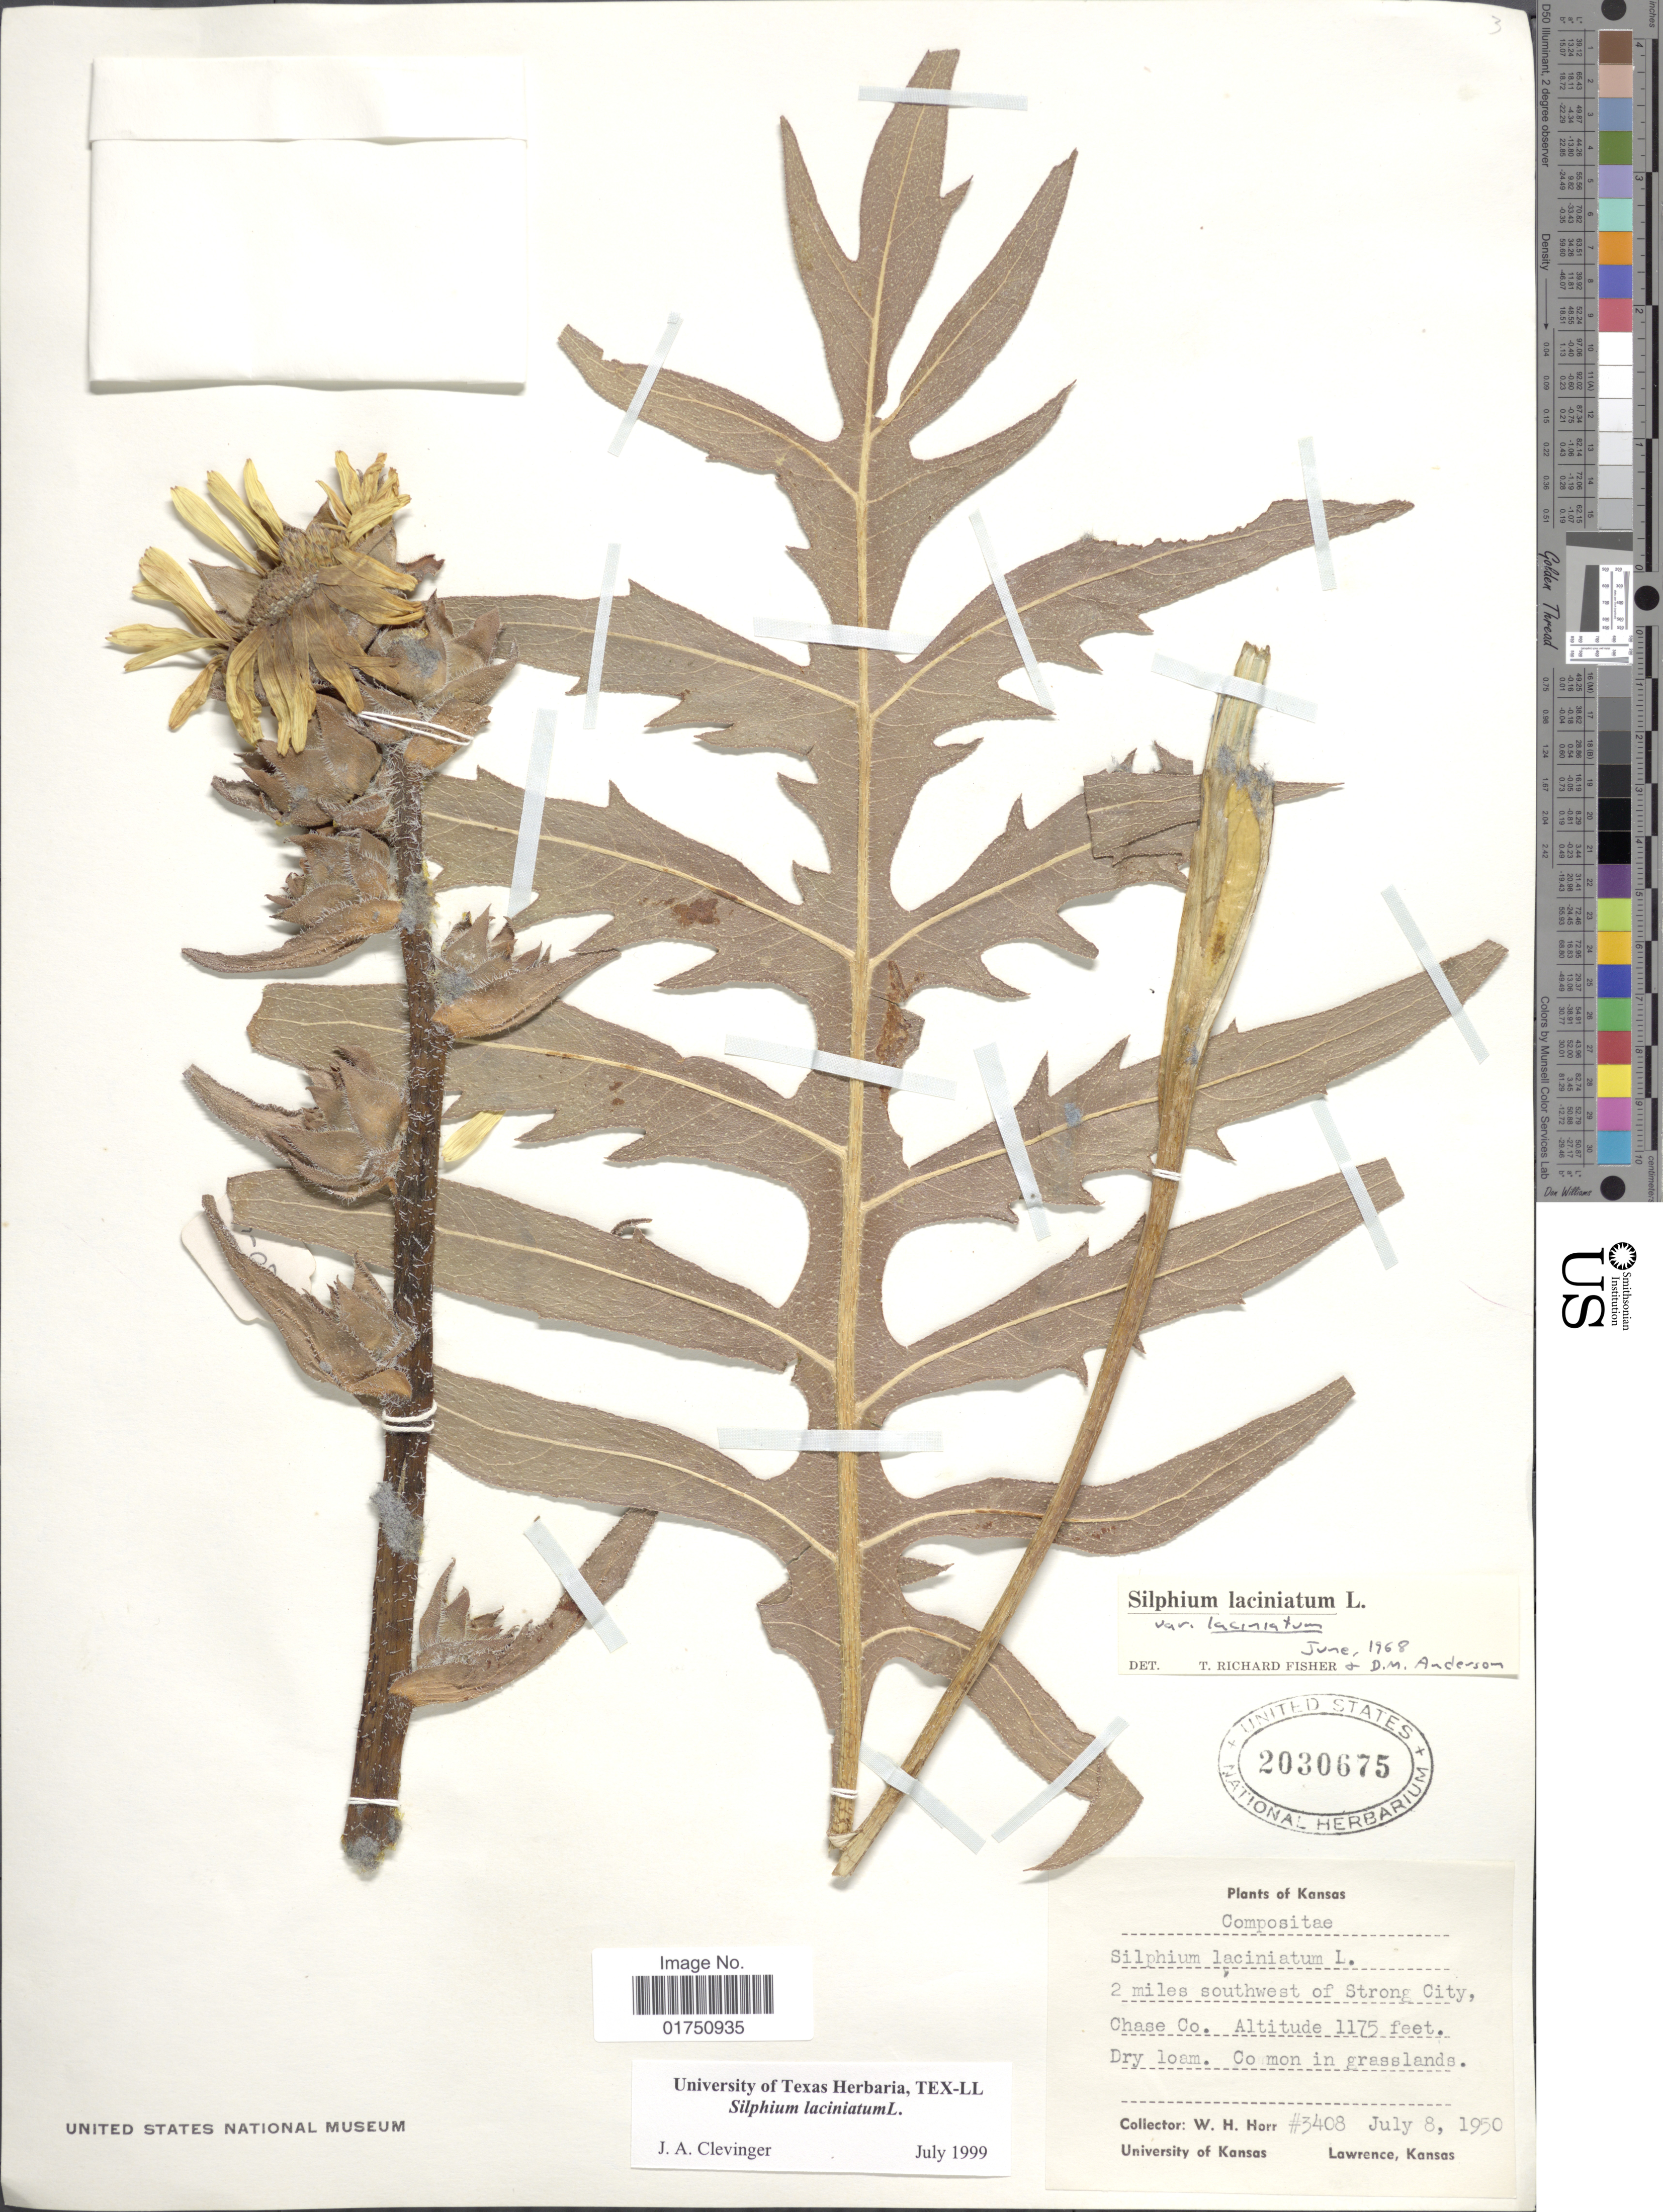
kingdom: Plantae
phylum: Tracheophyta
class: Magnoliopsida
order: Asterales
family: Asteraceae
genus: Silphium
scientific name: Silphium laciniatum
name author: L.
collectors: W. H. Horr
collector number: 3408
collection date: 1950-07-08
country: United States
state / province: Kansas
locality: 2 miles southwest of Strong City, Chase Co.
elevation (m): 358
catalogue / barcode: US 2030675